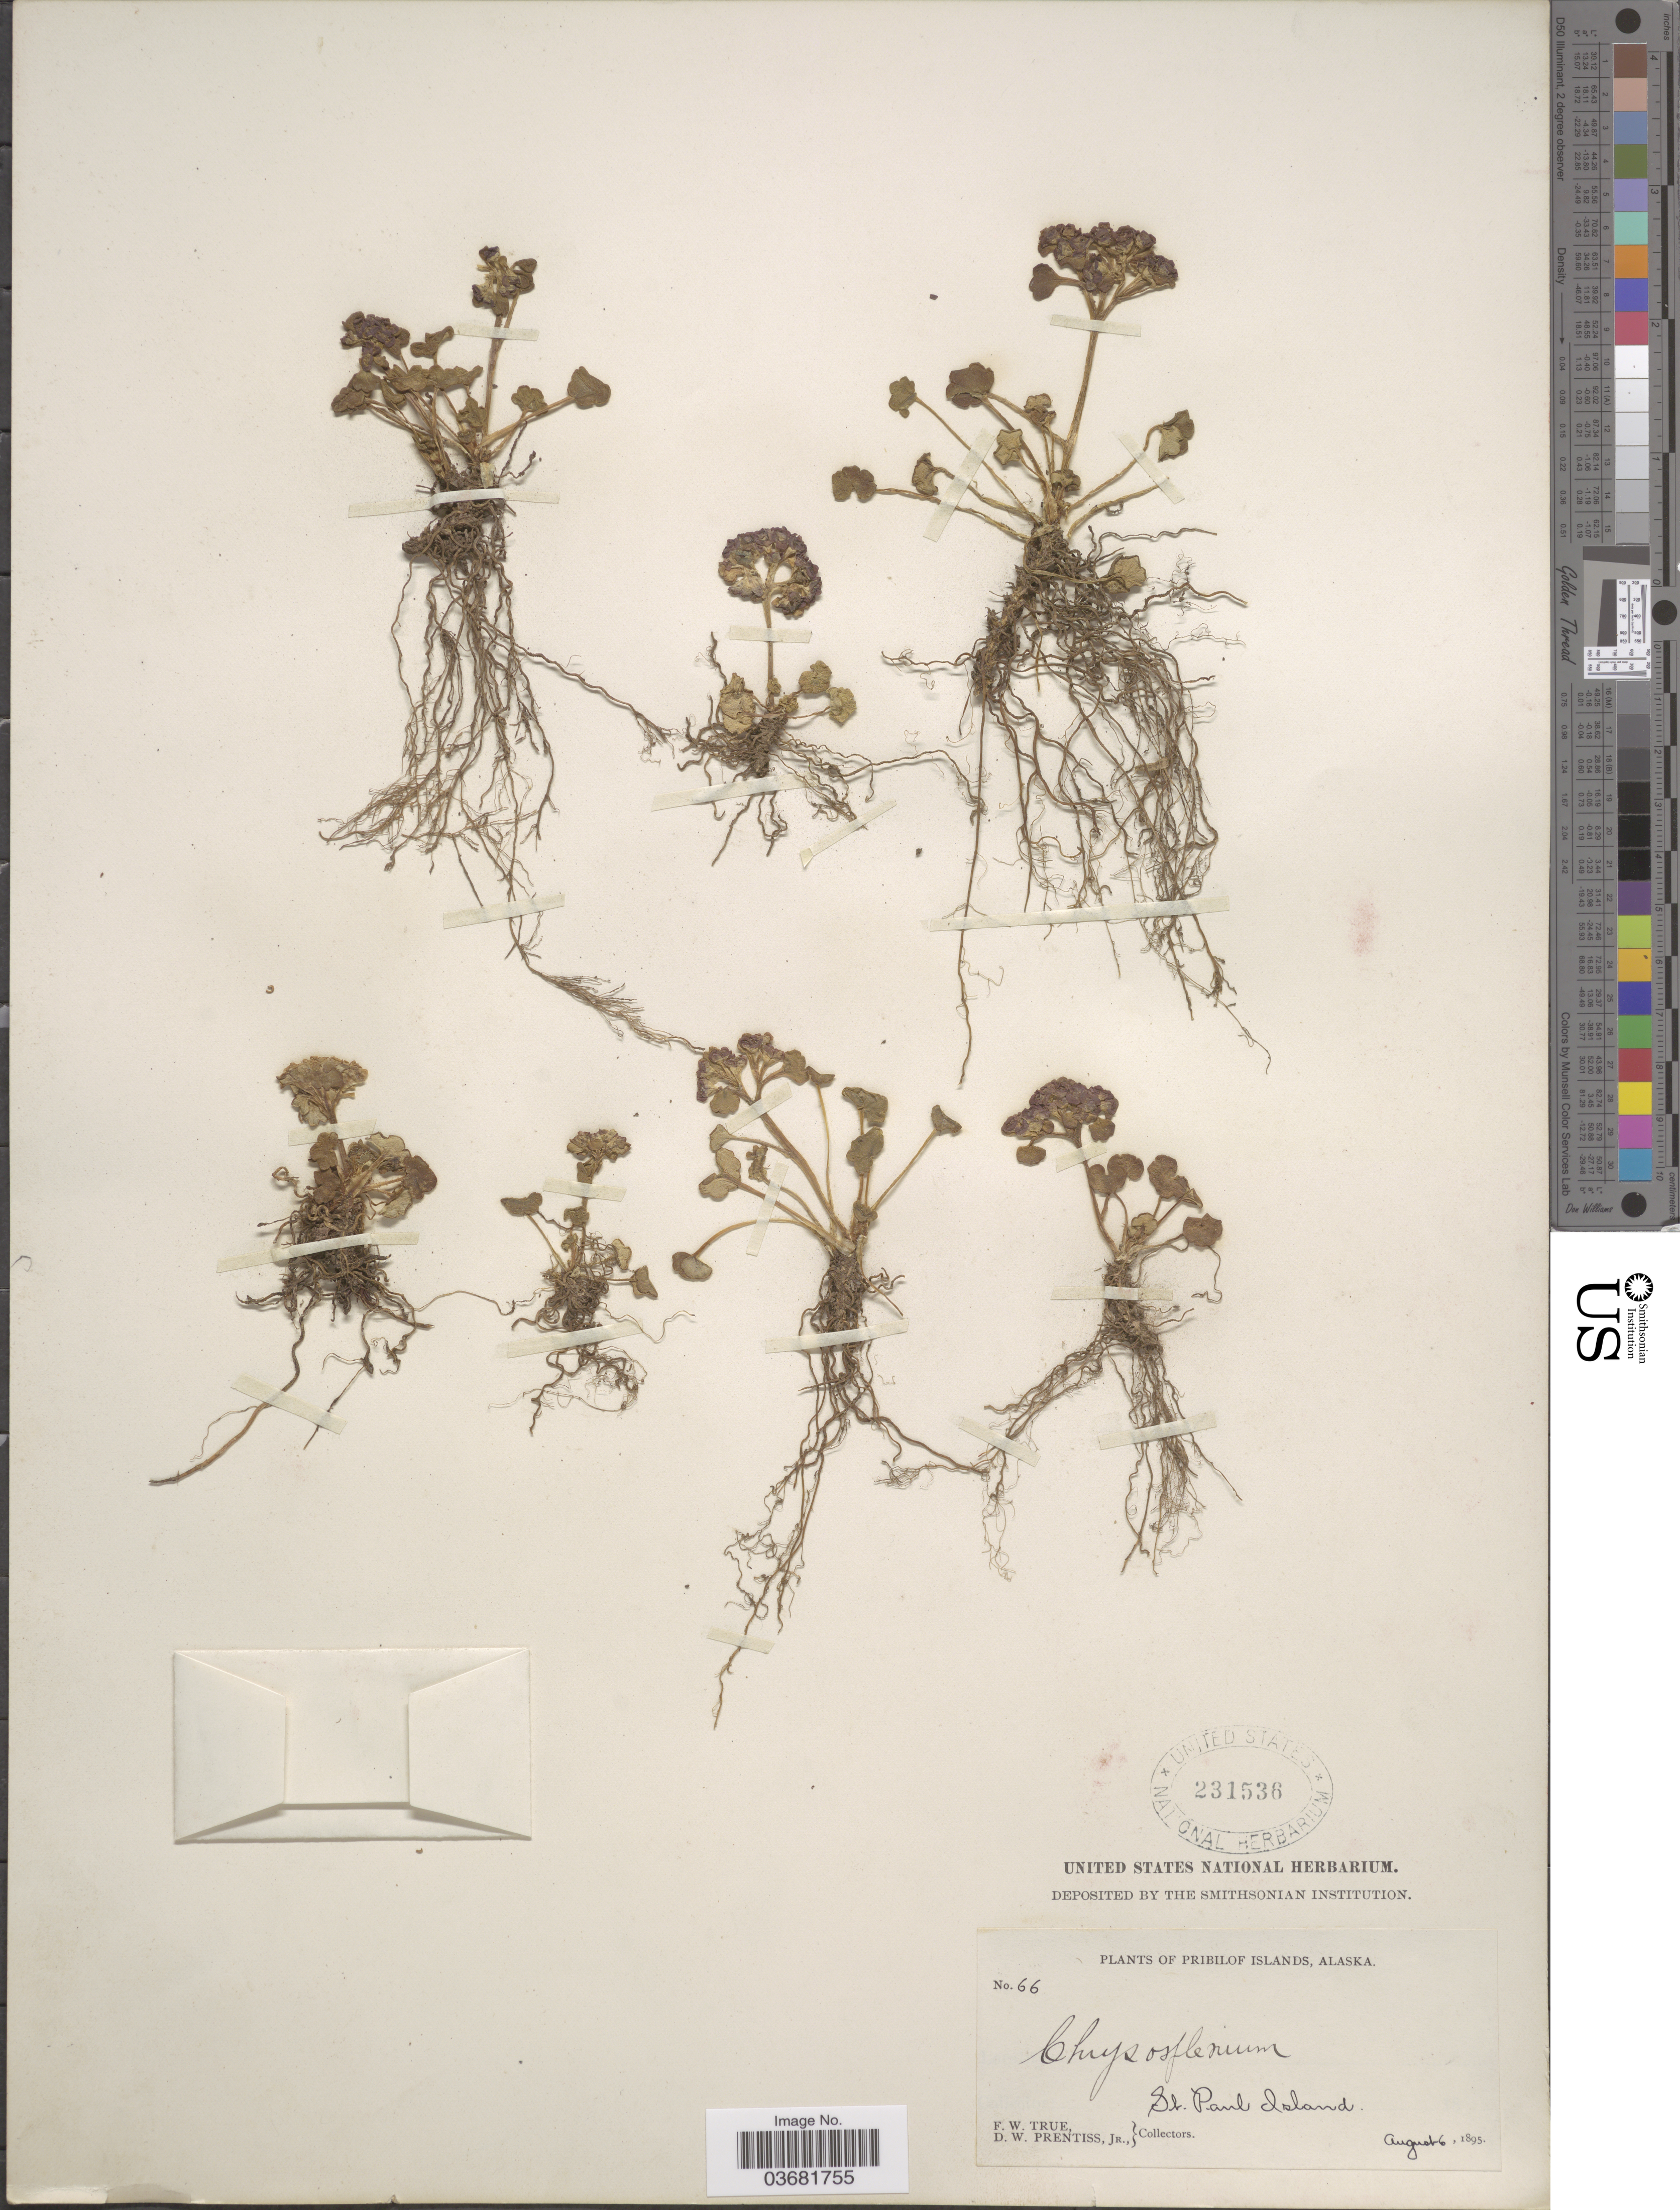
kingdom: Plantae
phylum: Tracheophyta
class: Magnoliopsida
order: Saxifragales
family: Saxifragaceae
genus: Chrysosplenium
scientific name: Chrysosplenium wrightii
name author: Franch. & Sav.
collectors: F. True & D. Prentiss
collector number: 66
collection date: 1895-08-06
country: United States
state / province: Alaska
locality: Pribilof Islands. St. Paul Island.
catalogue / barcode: US 231536